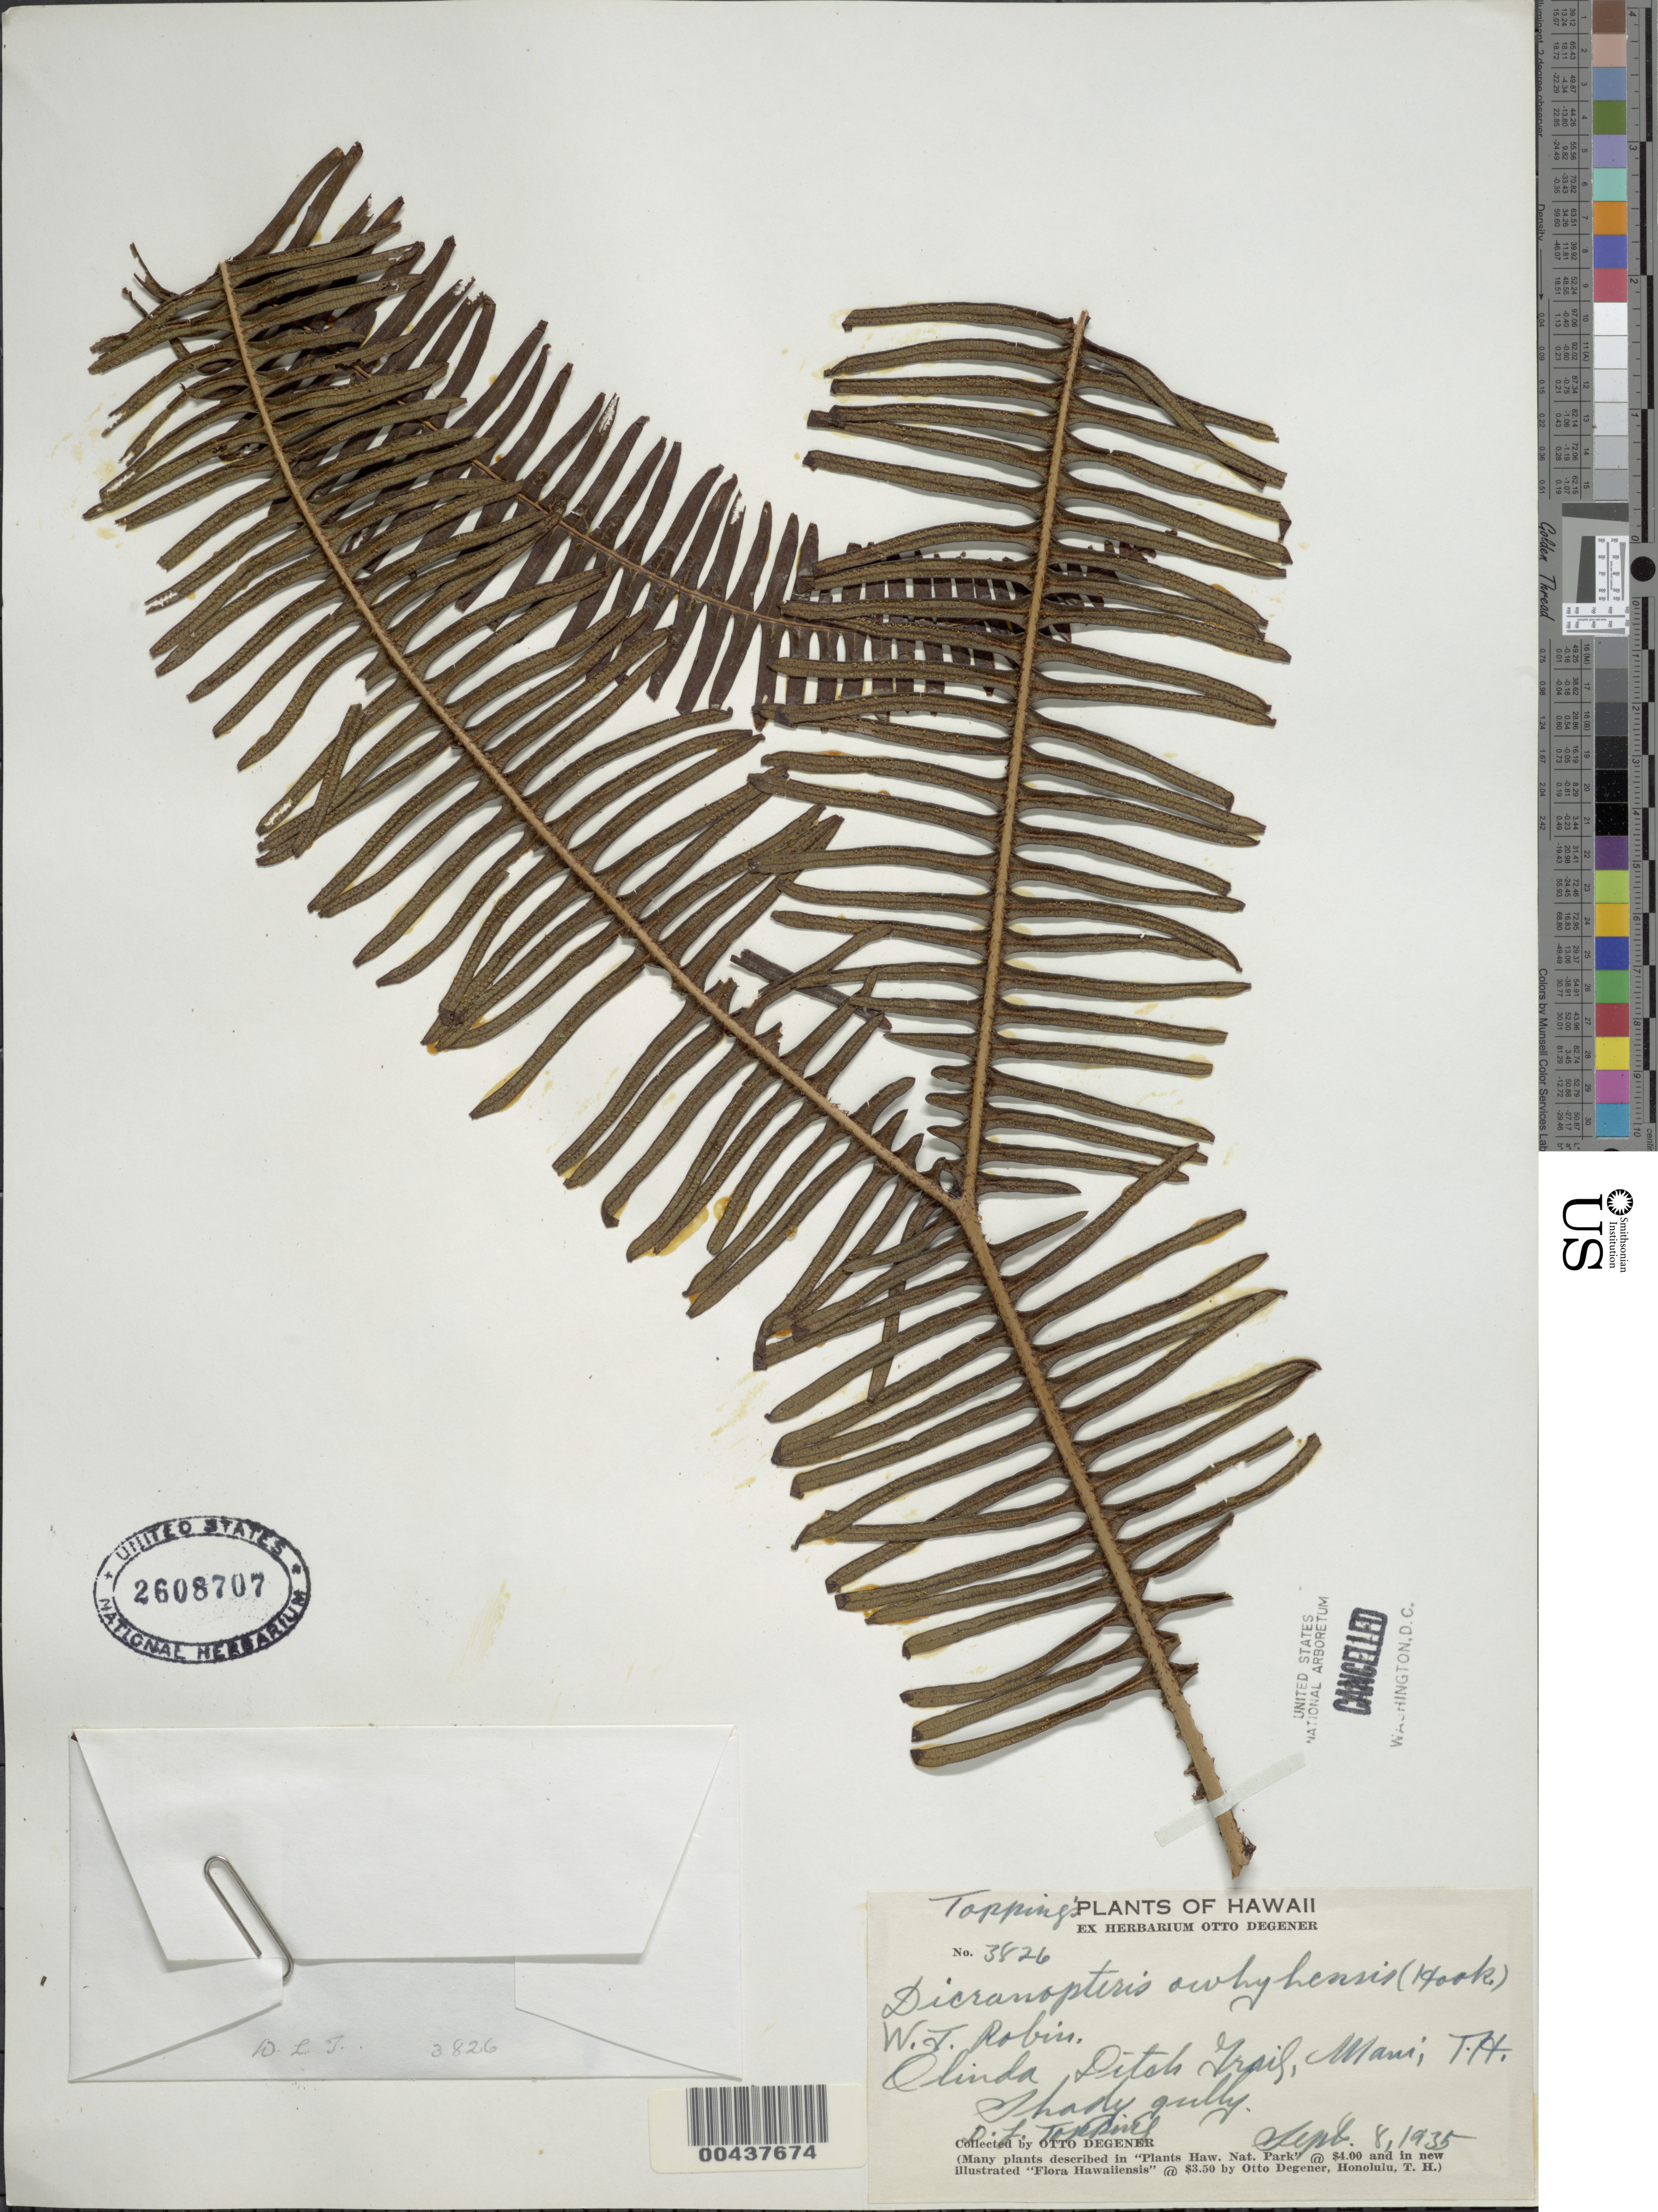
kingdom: Plantae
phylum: Tracheophyta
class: Polypodiopsida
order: Gleicheniales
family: Gleicheniaceae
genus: Sticherus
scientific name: Sticherus owhyhensis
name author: (Hook.) Ching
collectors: O. Degener & D. L. Topping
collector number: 3826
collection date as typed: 8 Sep 1935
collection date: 1935-09-08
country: United States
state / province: Hawaii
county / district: Maui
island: Maui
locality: Olinda Ditch Trail, Maui, T.H.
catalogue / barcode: US 2608707